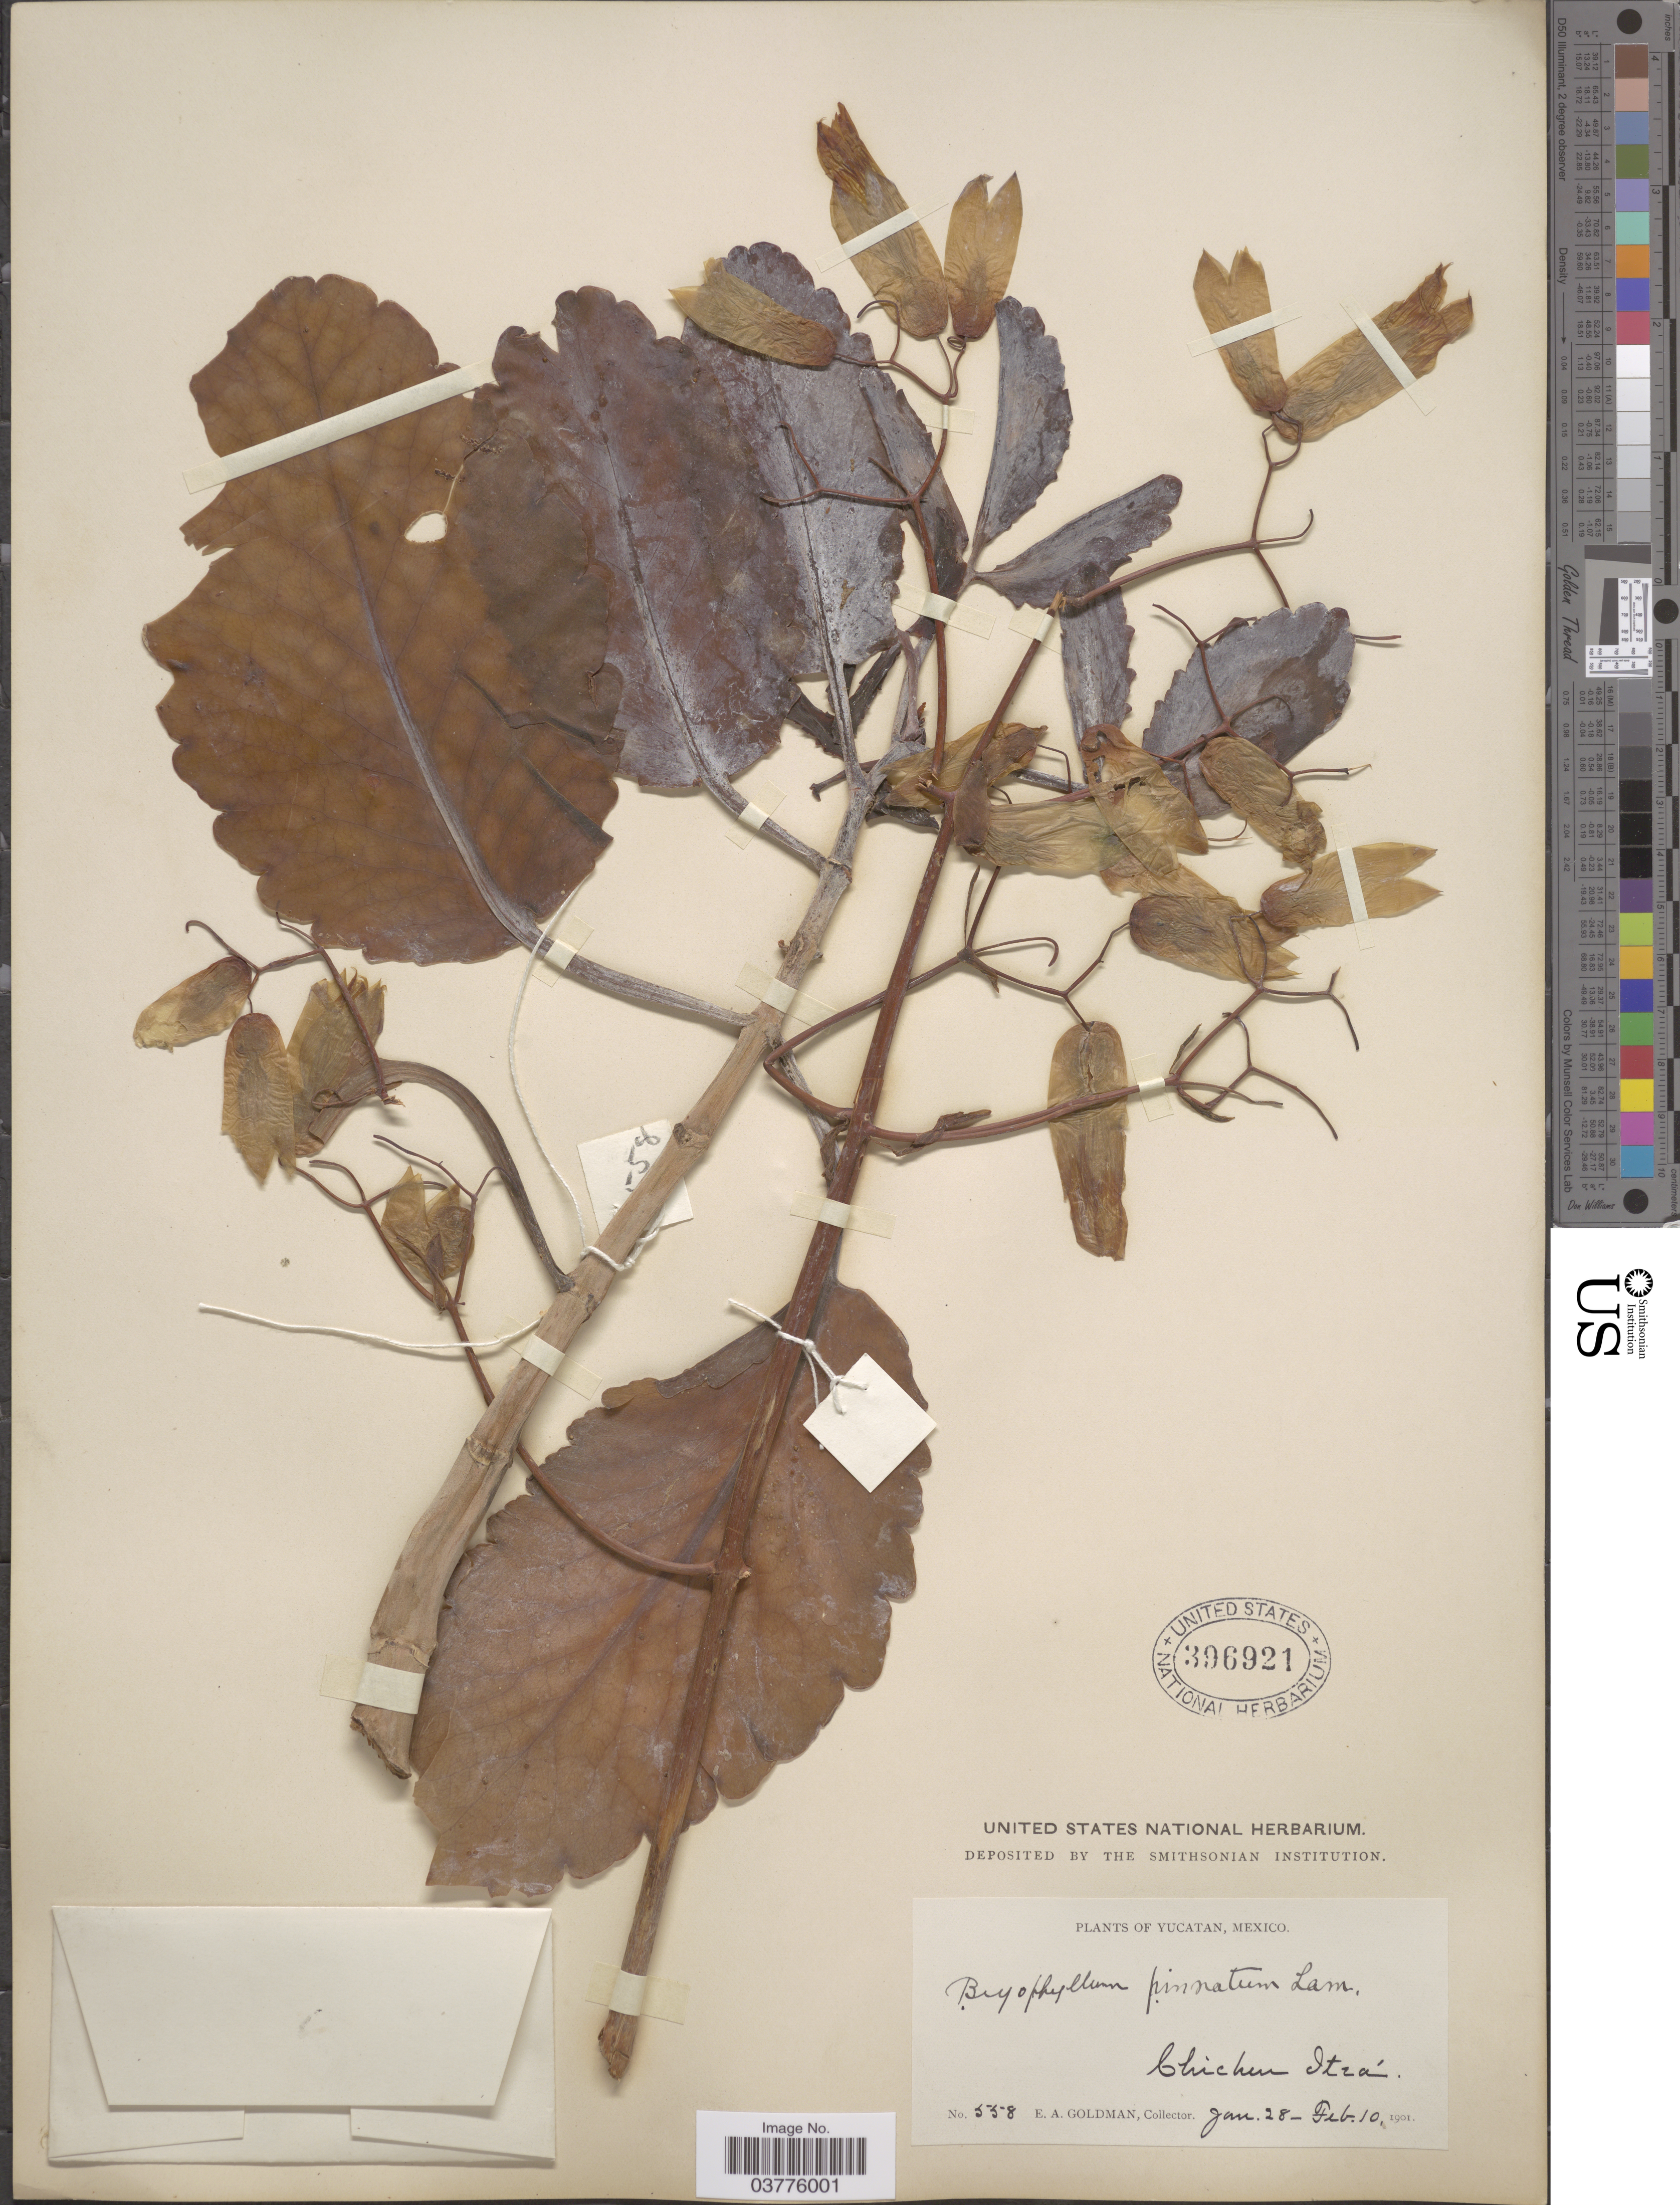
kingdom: Plantae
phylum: Tracheophyta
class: Magnoliopsida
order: Saxifragales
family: Crassulaceae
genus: Kalanchoe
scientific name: Kalanchoe pinnata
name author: (Lam.) Pers.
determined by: Strong, Mark T., (BOT), Smithsonian Institution - National Museum of Natural History (UNITED STATES)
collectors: E. A. Goldman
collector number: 558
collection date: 1901-01-28/1901-02-10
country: Mexico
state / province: Yucatán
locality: Chichen Itzá.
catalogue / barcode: US 396921